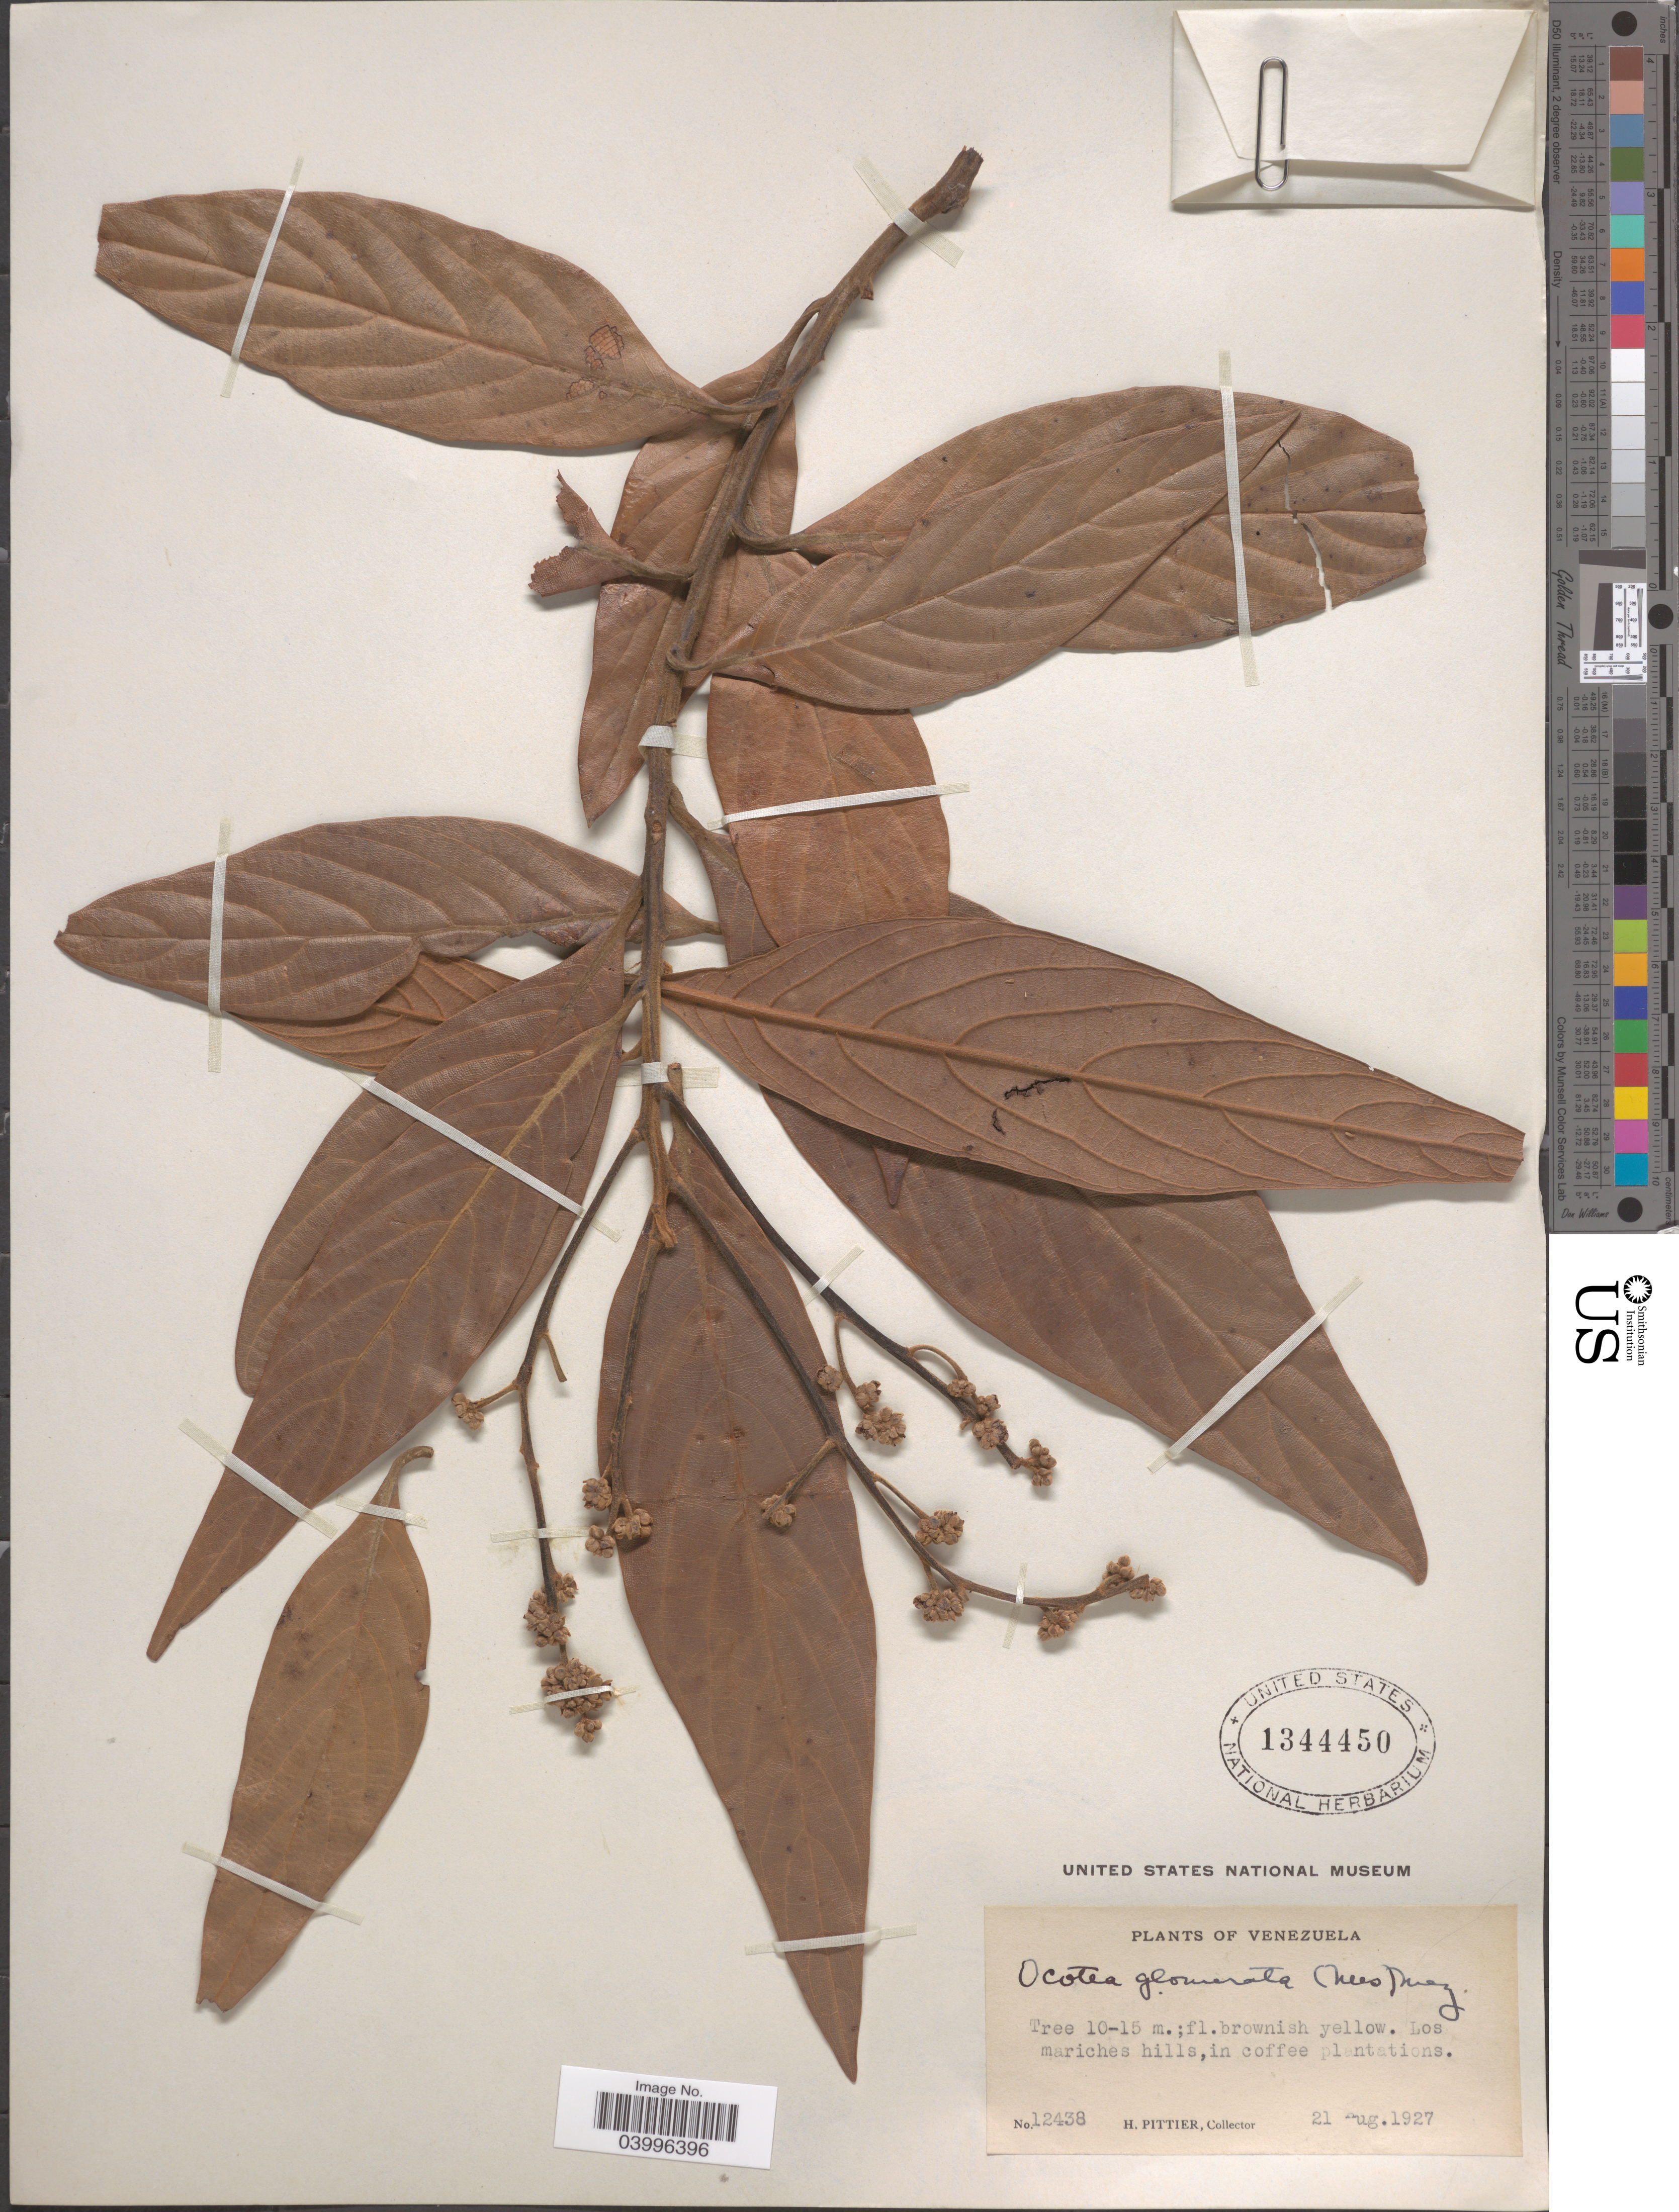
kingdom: Plantae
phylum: Tracheophyta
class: Magnoliopsida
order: Laurales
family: Lauraceae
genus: Ocotea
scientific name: Ocotea glomerata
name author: (Nees) Mez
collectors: H. F. Pittier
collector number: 12438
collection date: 1927-08-21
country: Venezuela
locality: Los mariches hills, in coffee plantations.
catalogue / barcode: US 1344450